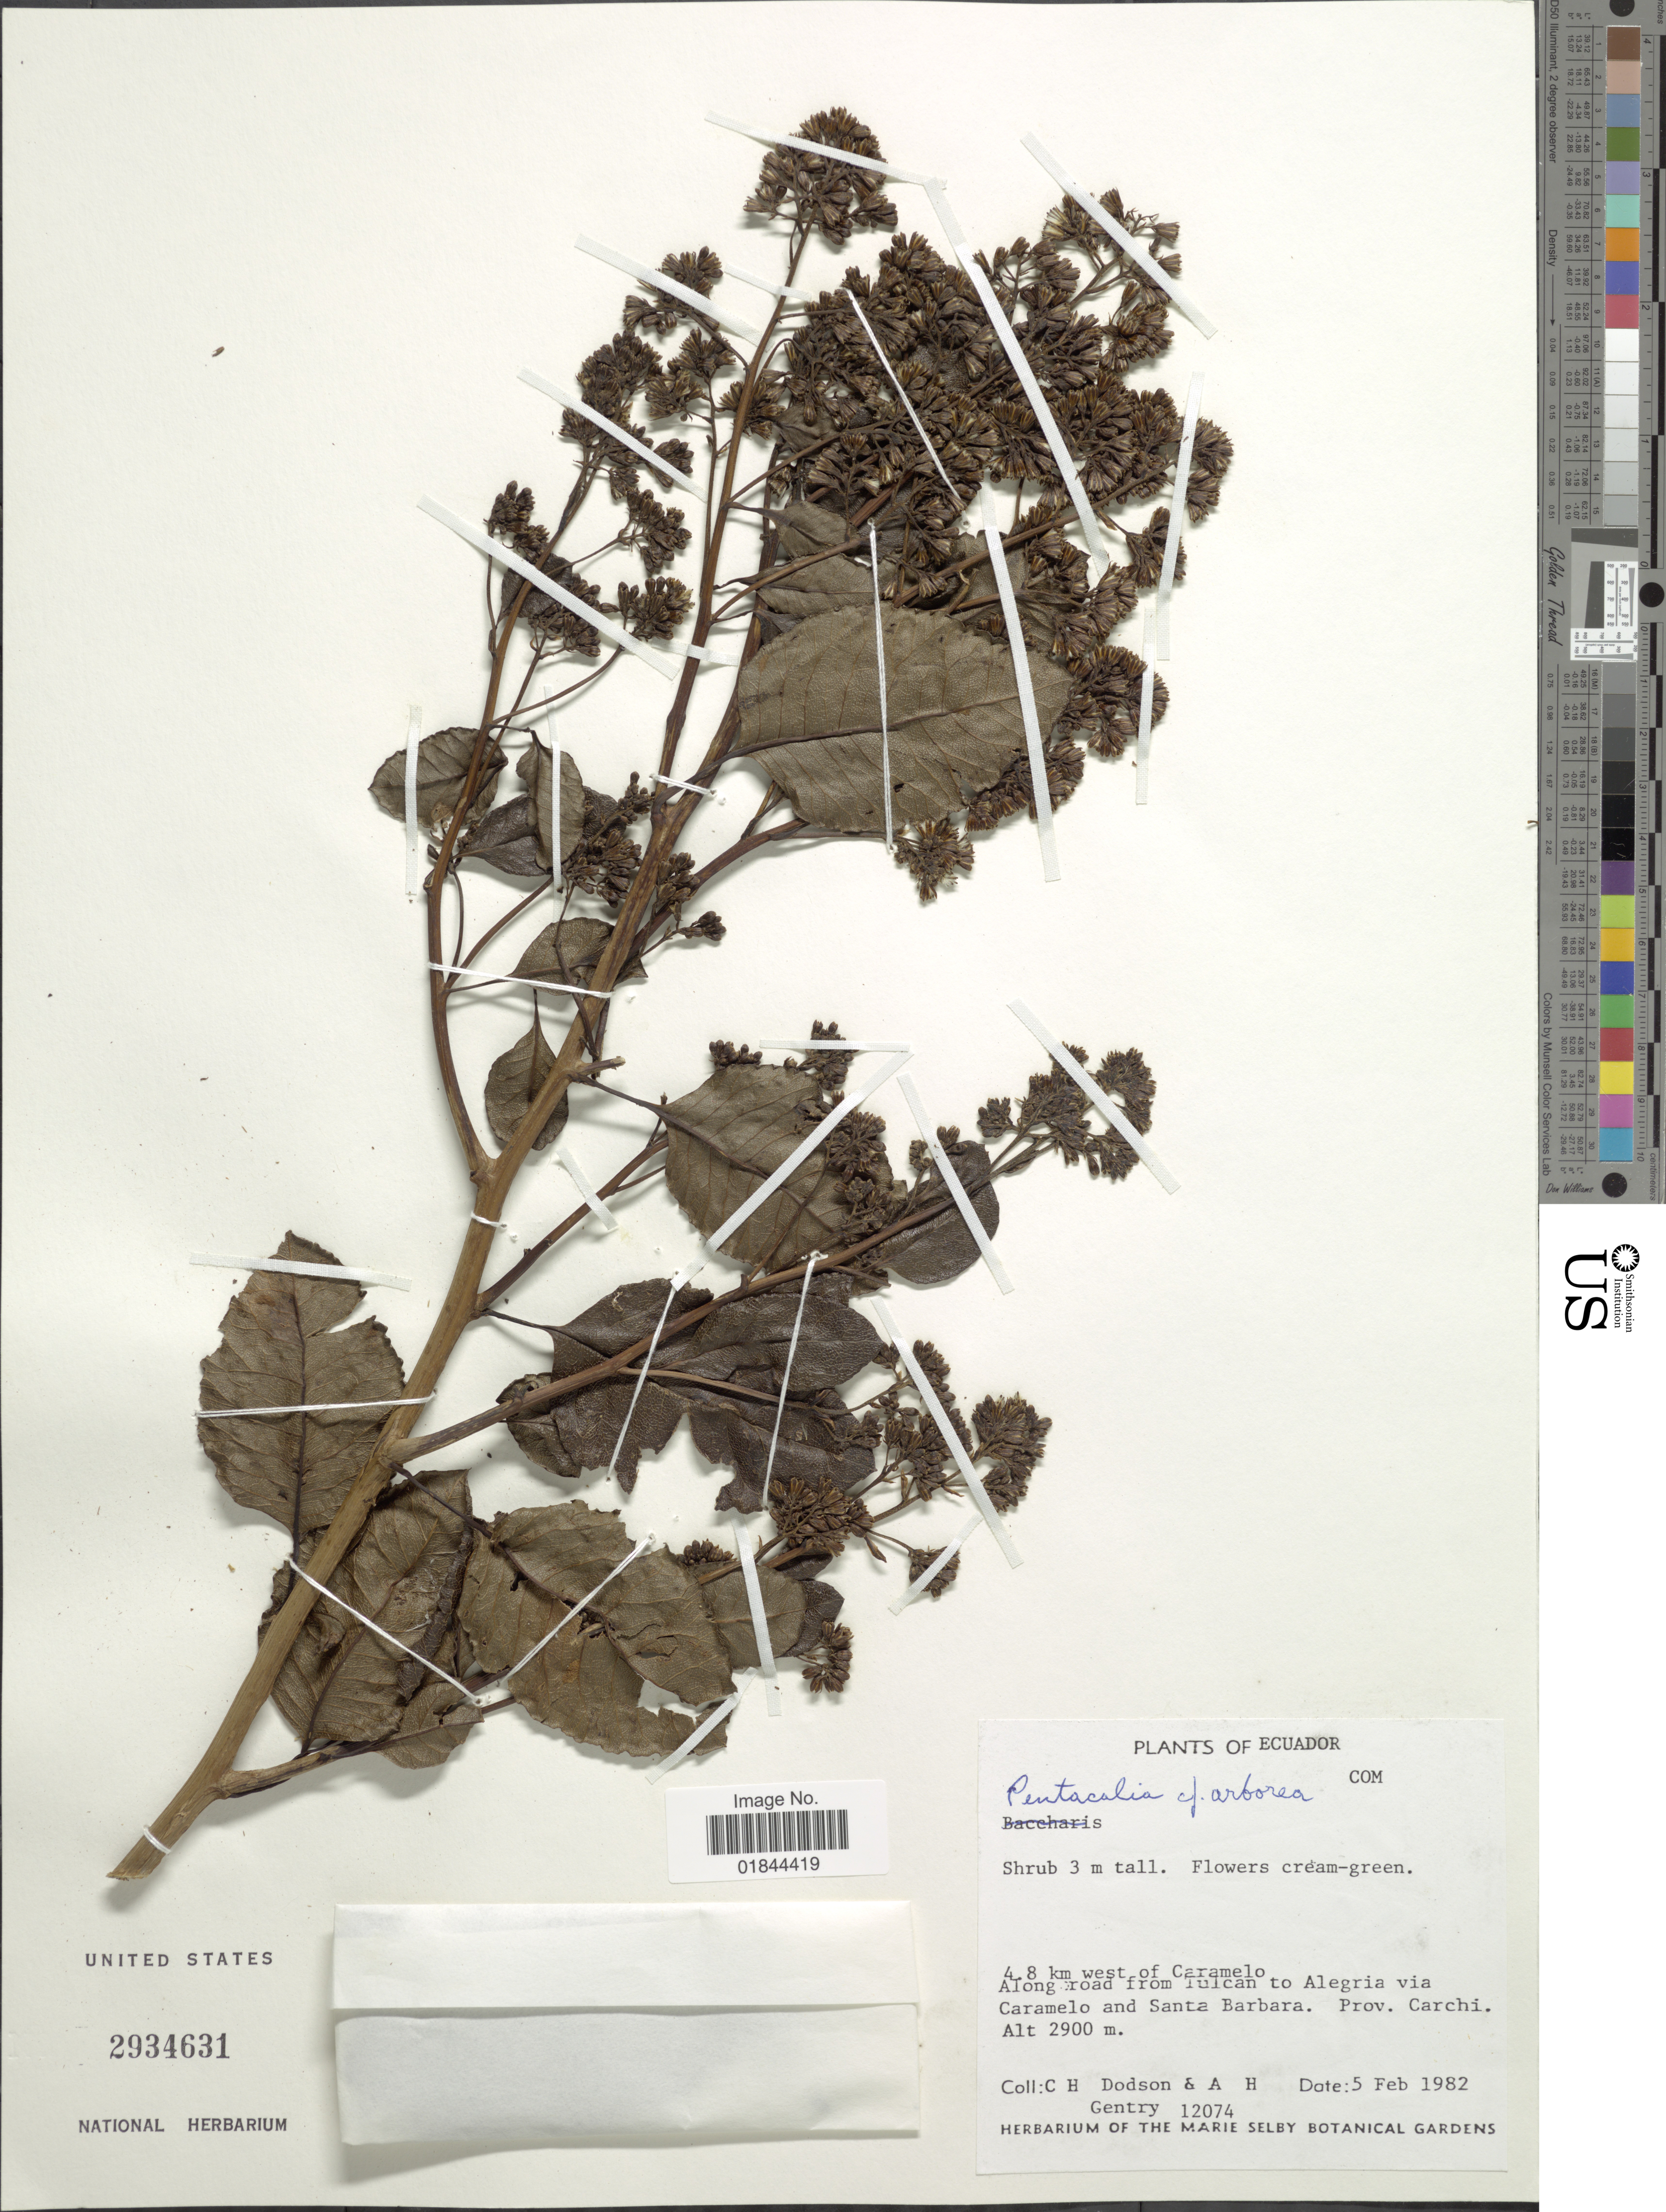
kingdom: Plantae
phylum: Tracheophyta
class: Magnoliopsida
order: Asterales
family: Asteraceae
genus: Pentacalia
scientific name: Pentacalia arborea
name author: (Kunth) H. Rob. & Cuatrec.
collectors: C. H. Dodson & A. H. Gentry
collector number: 12074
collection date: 1982-02-05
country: Ecuador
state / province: Carchi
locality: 4.8 km west of Caramelo Along oad from Tulcan to Alegria via Caramelo and Santa Barbara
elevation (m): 2900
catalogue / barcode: US 2934631